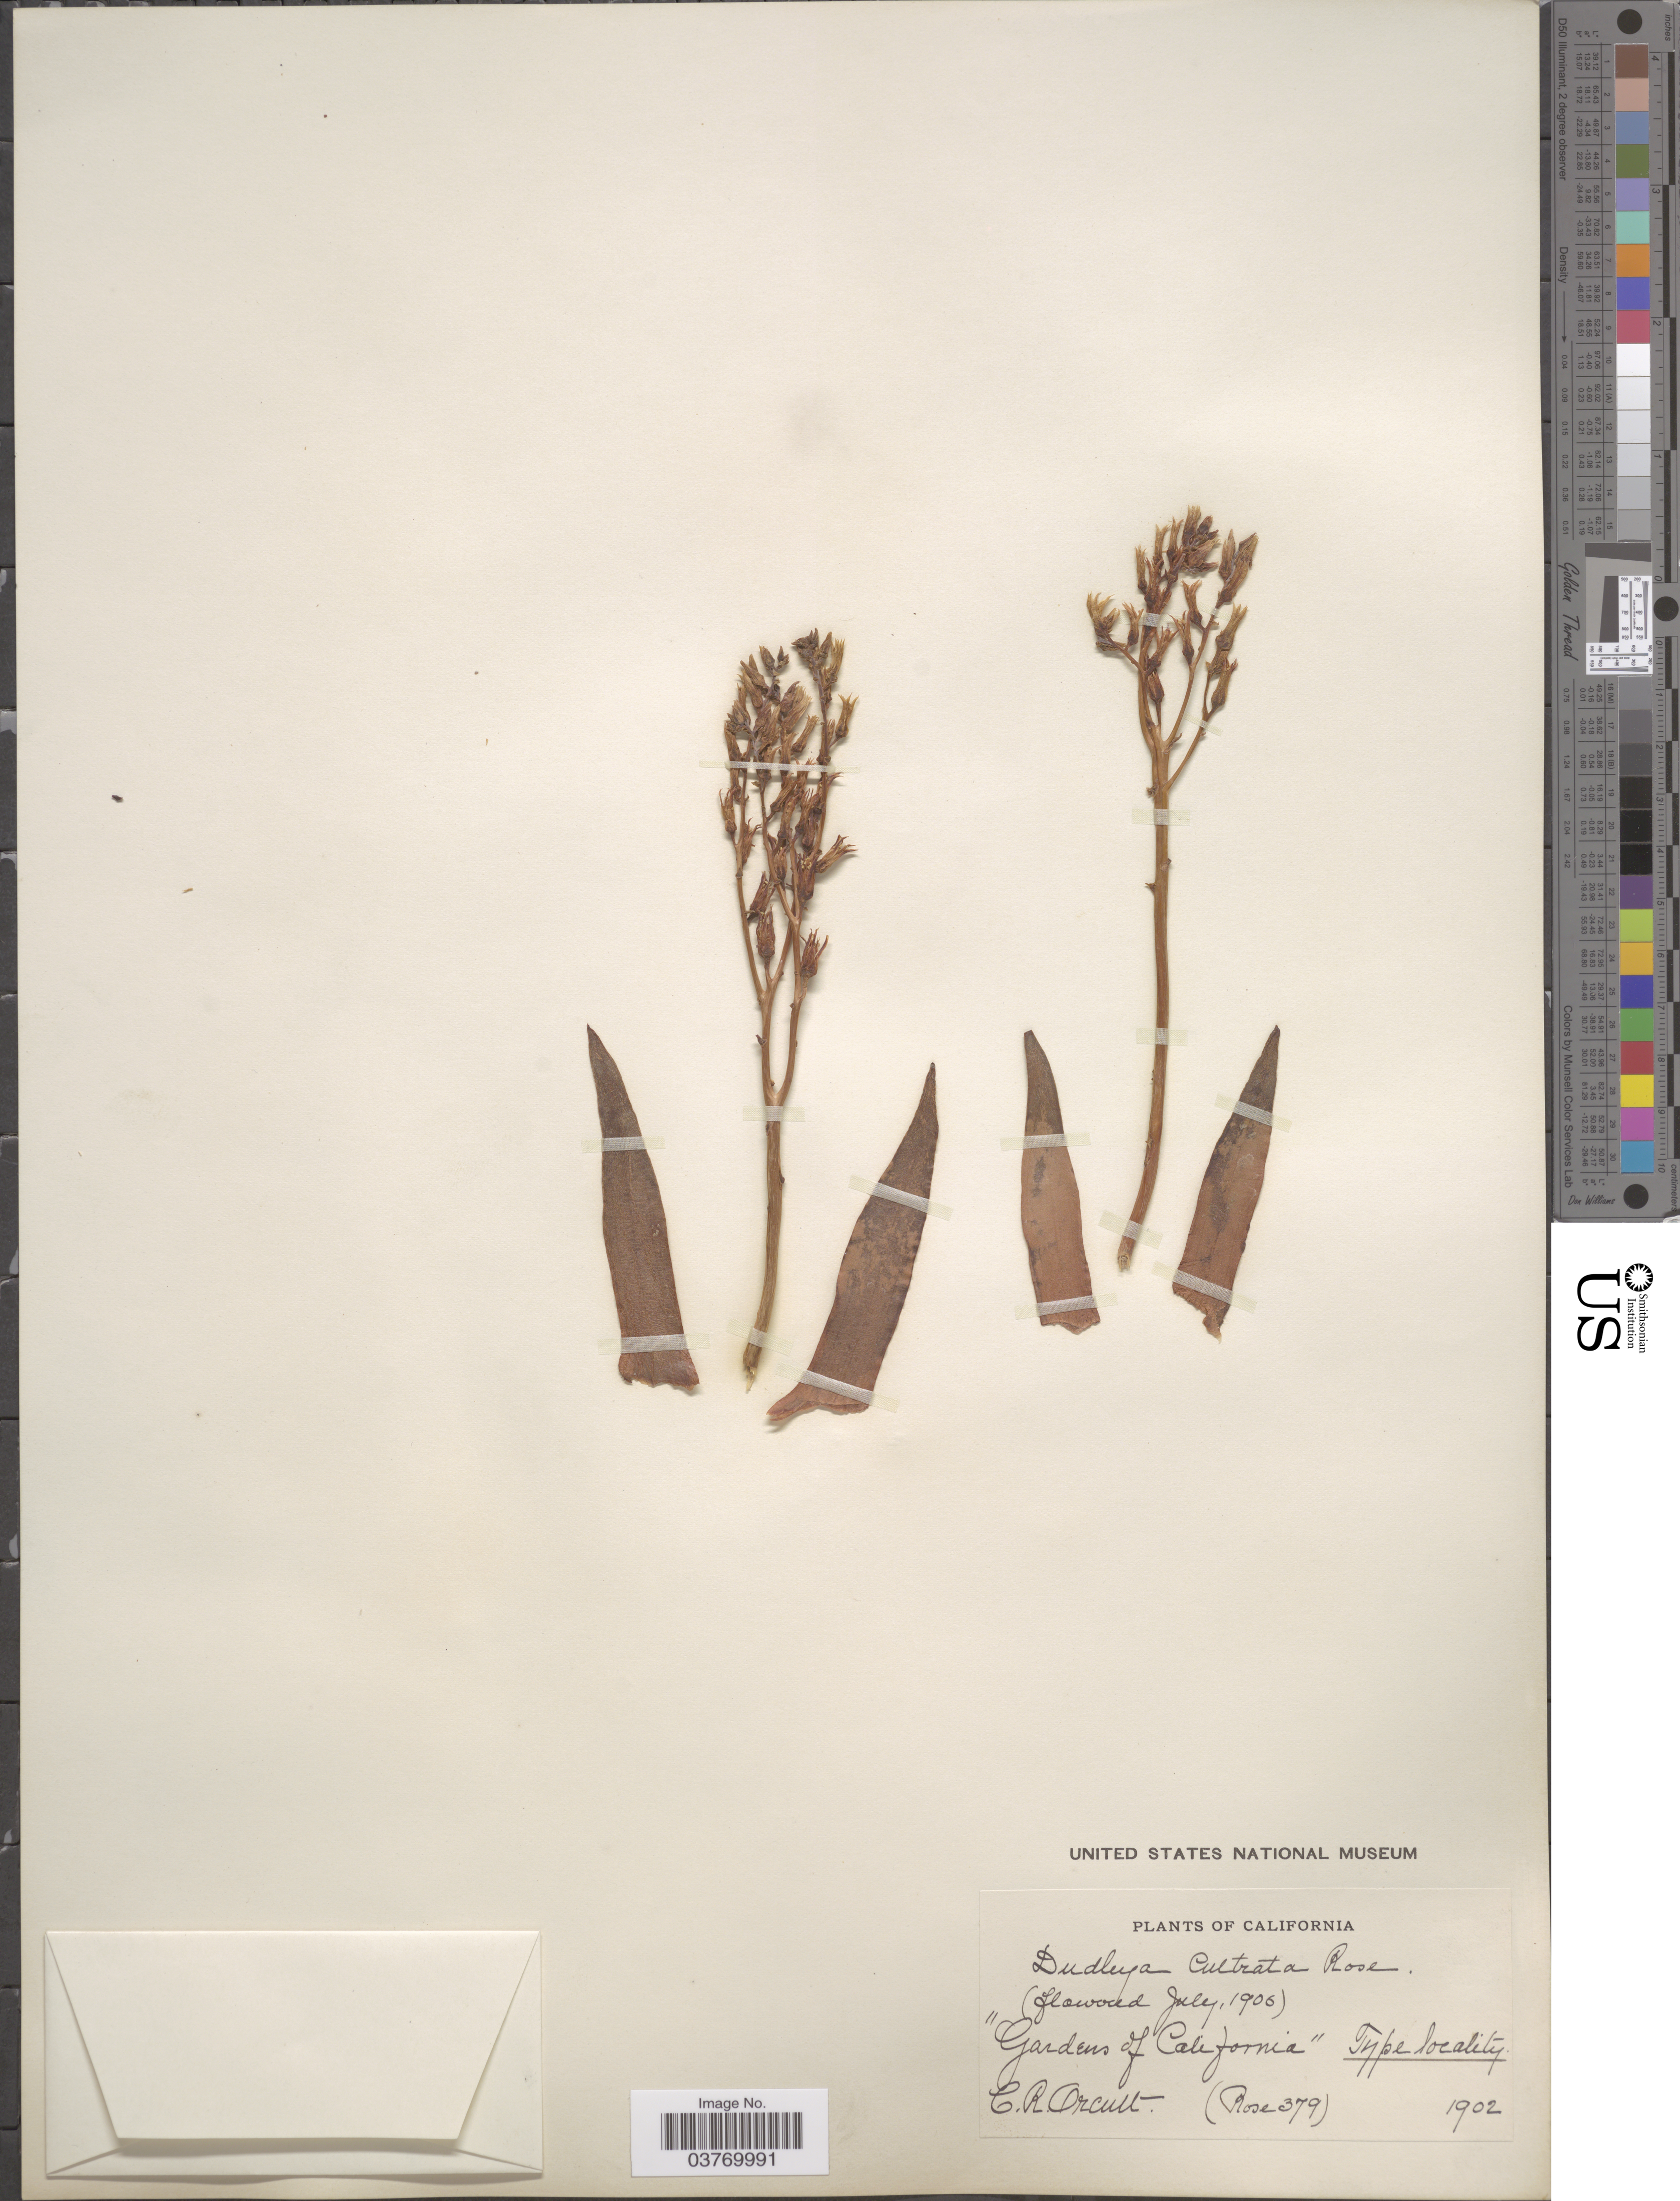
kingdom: Plantae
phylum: Tracheophyta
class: Magnoliopsida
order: Saxifragales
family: Crassulaceae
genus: Dudleya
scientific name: Dudleya cultrata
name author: Rose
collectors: C. R. Orcutt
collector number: Rose 379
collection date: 1902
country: United States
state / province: California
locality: Gardens of California.